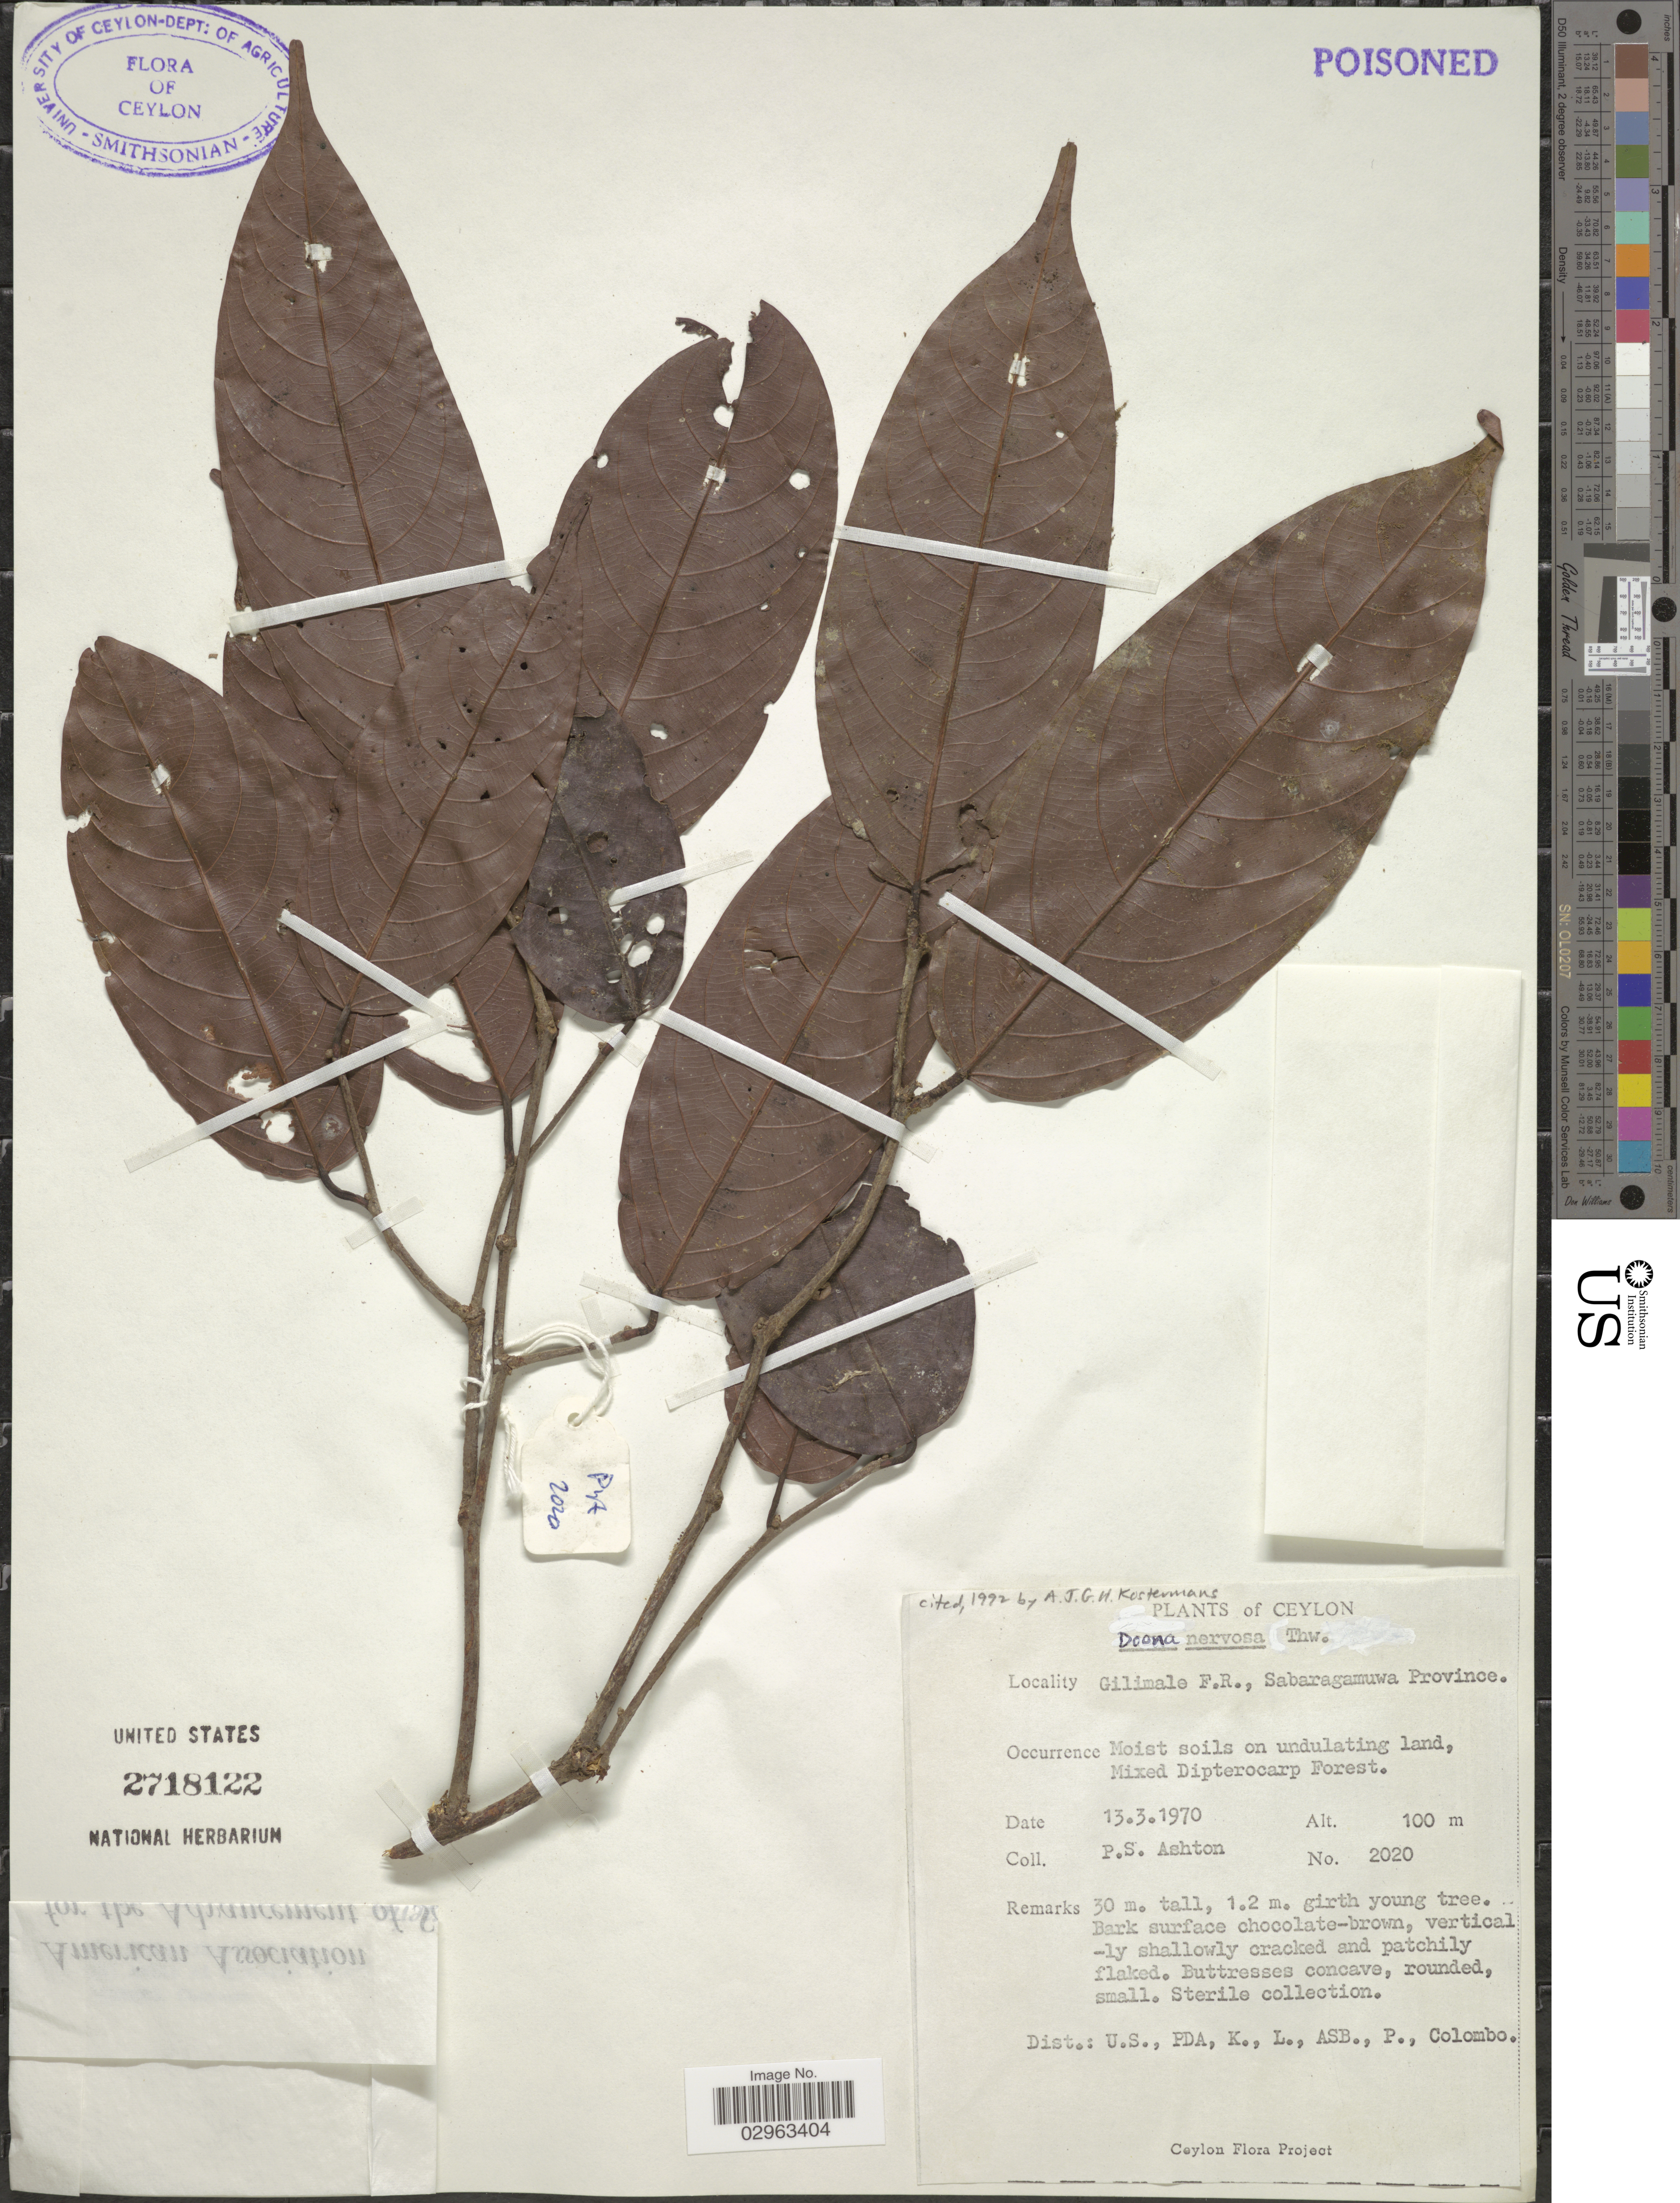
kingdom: Plantae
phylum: Tracheophyta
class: Magnoliopsida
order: Malvales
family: Dipterocarpaceae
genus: Doona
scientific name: Doona nervosa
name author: Thwaites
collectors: P. S. Ashton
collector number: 2020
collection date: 1970-03-13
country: Sri Lanka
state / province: Sabaragamuwa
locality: Ceylon. Gilimale F.R.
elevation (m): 100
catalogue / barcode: US 2718122